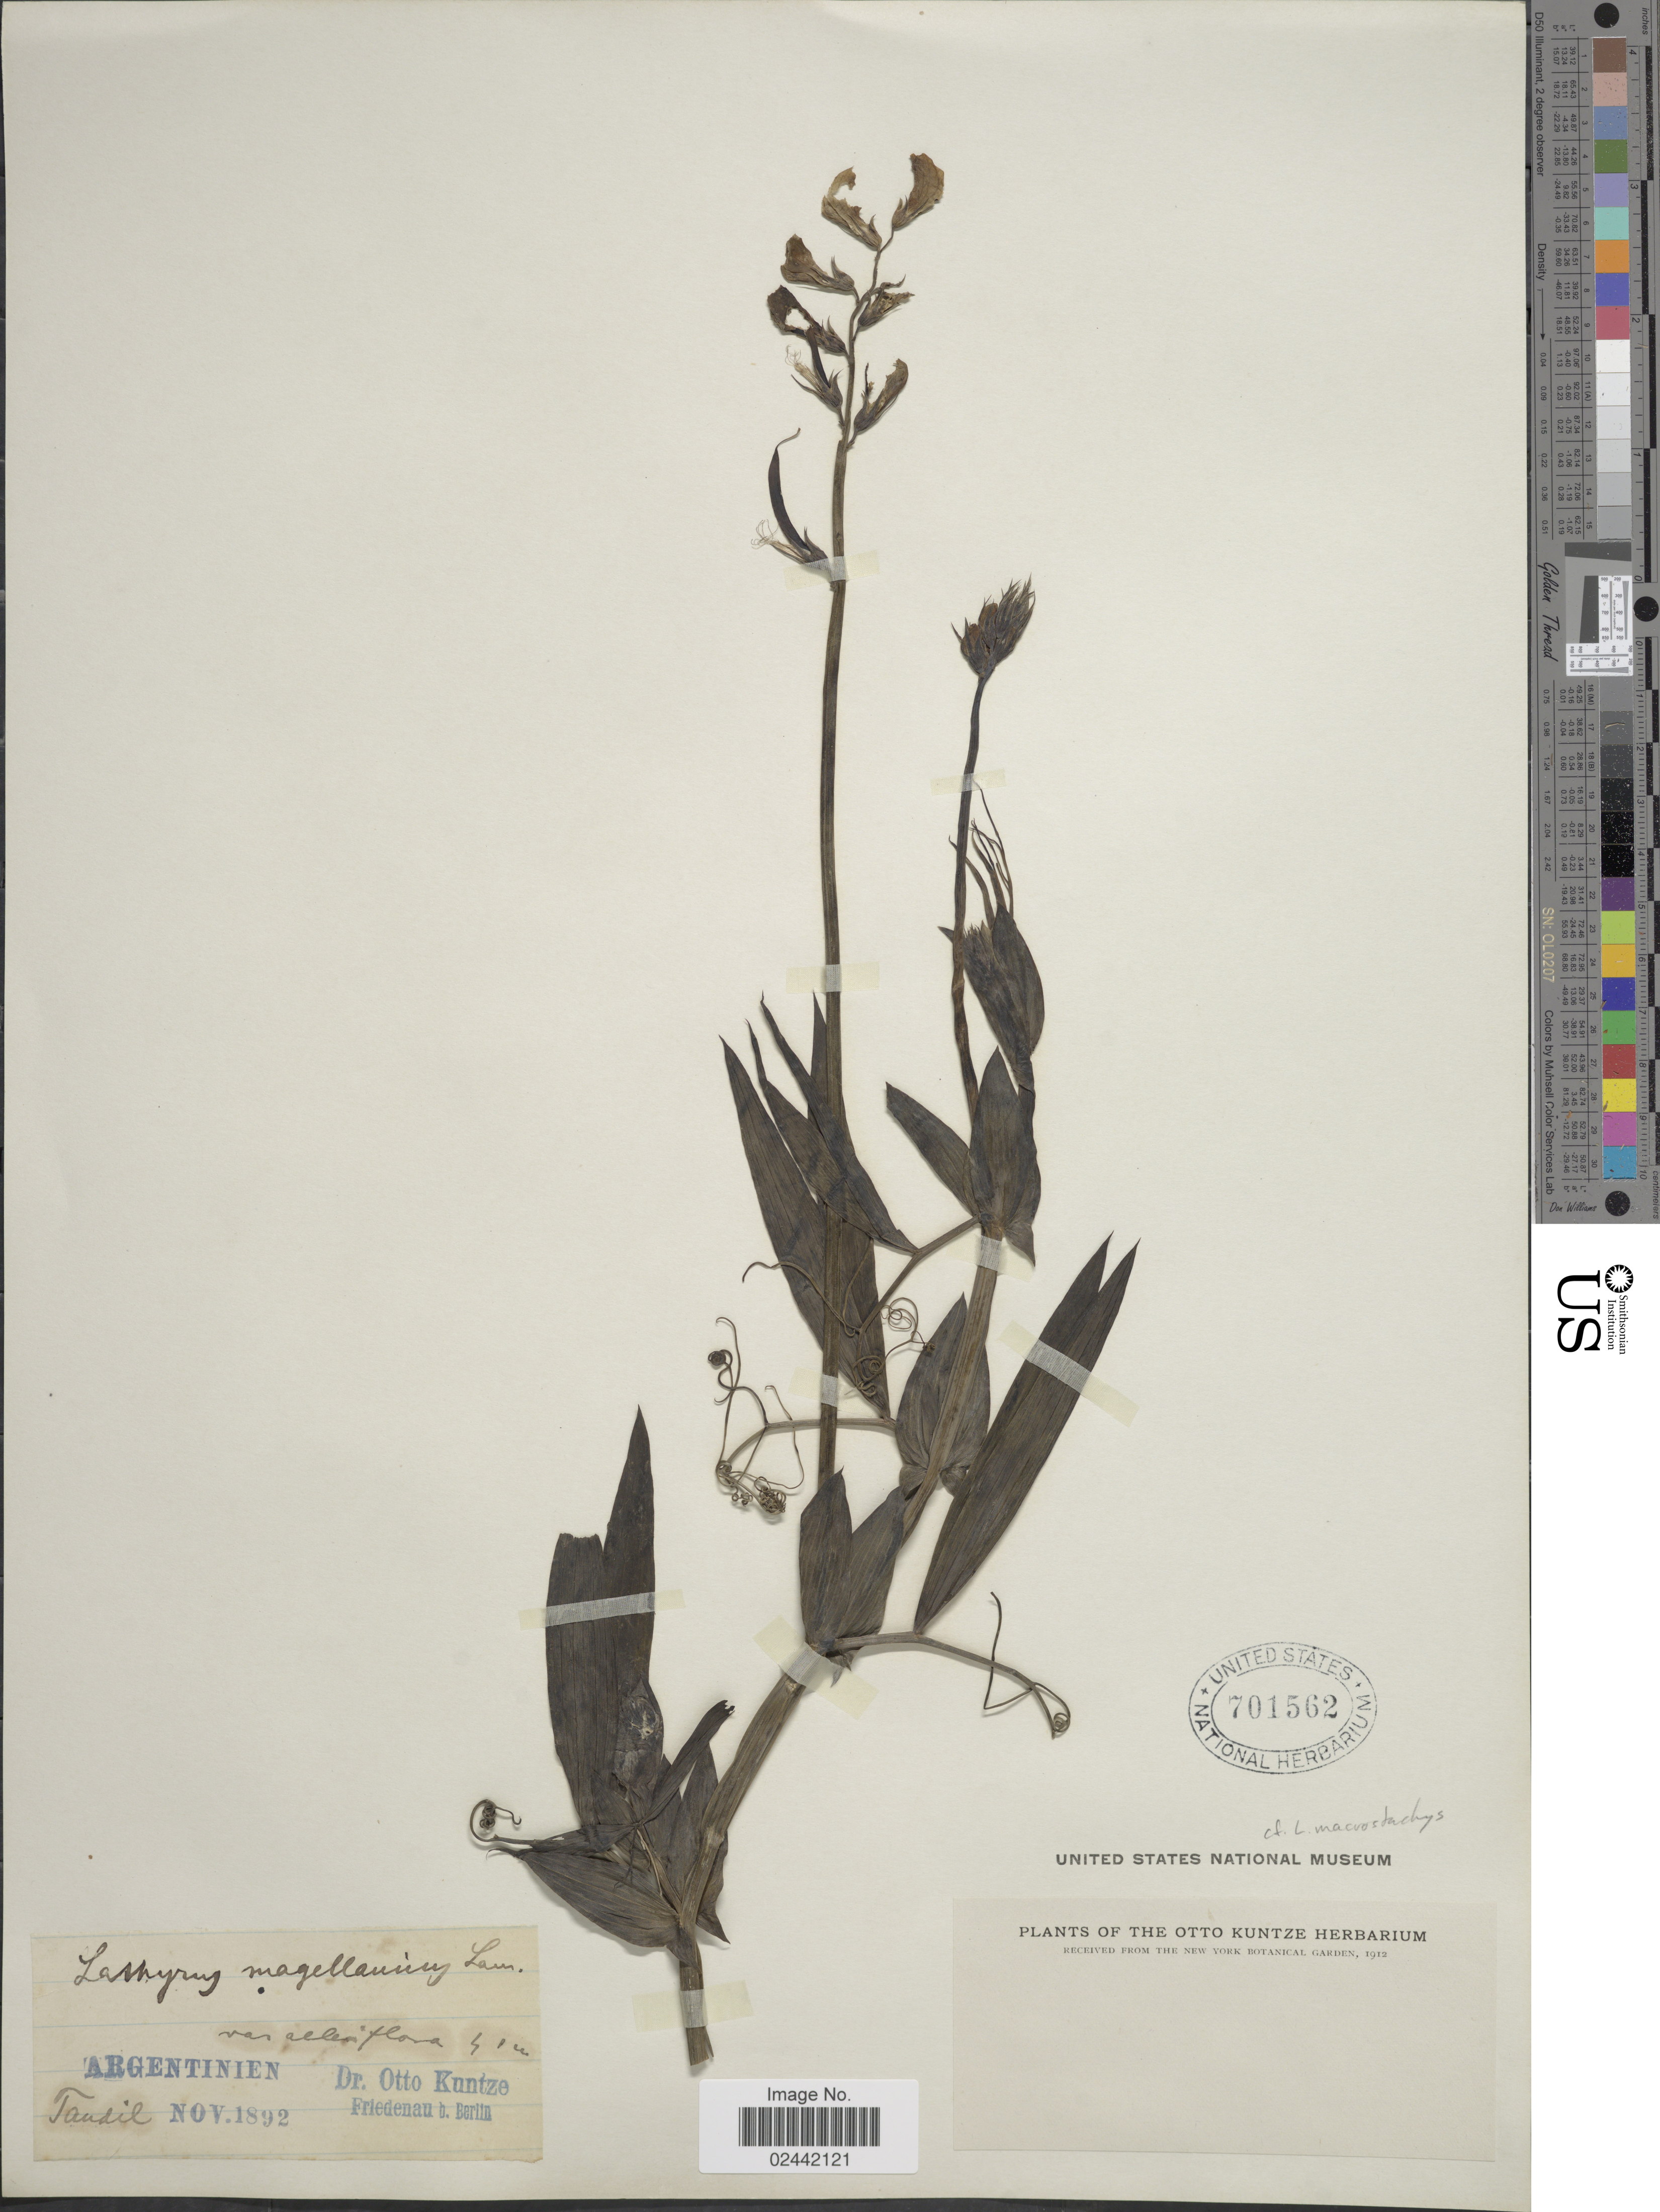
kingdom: Plantae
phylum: Tracheophyta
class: Magnoliopsida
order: Fabales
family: Fabaceae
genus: Lathyrus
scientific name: Lathyrus magellanicus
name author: Lam.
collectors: C.E.O. Kuntze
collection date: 1892-11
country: Argentina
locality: Tandil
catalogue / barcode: US 701562